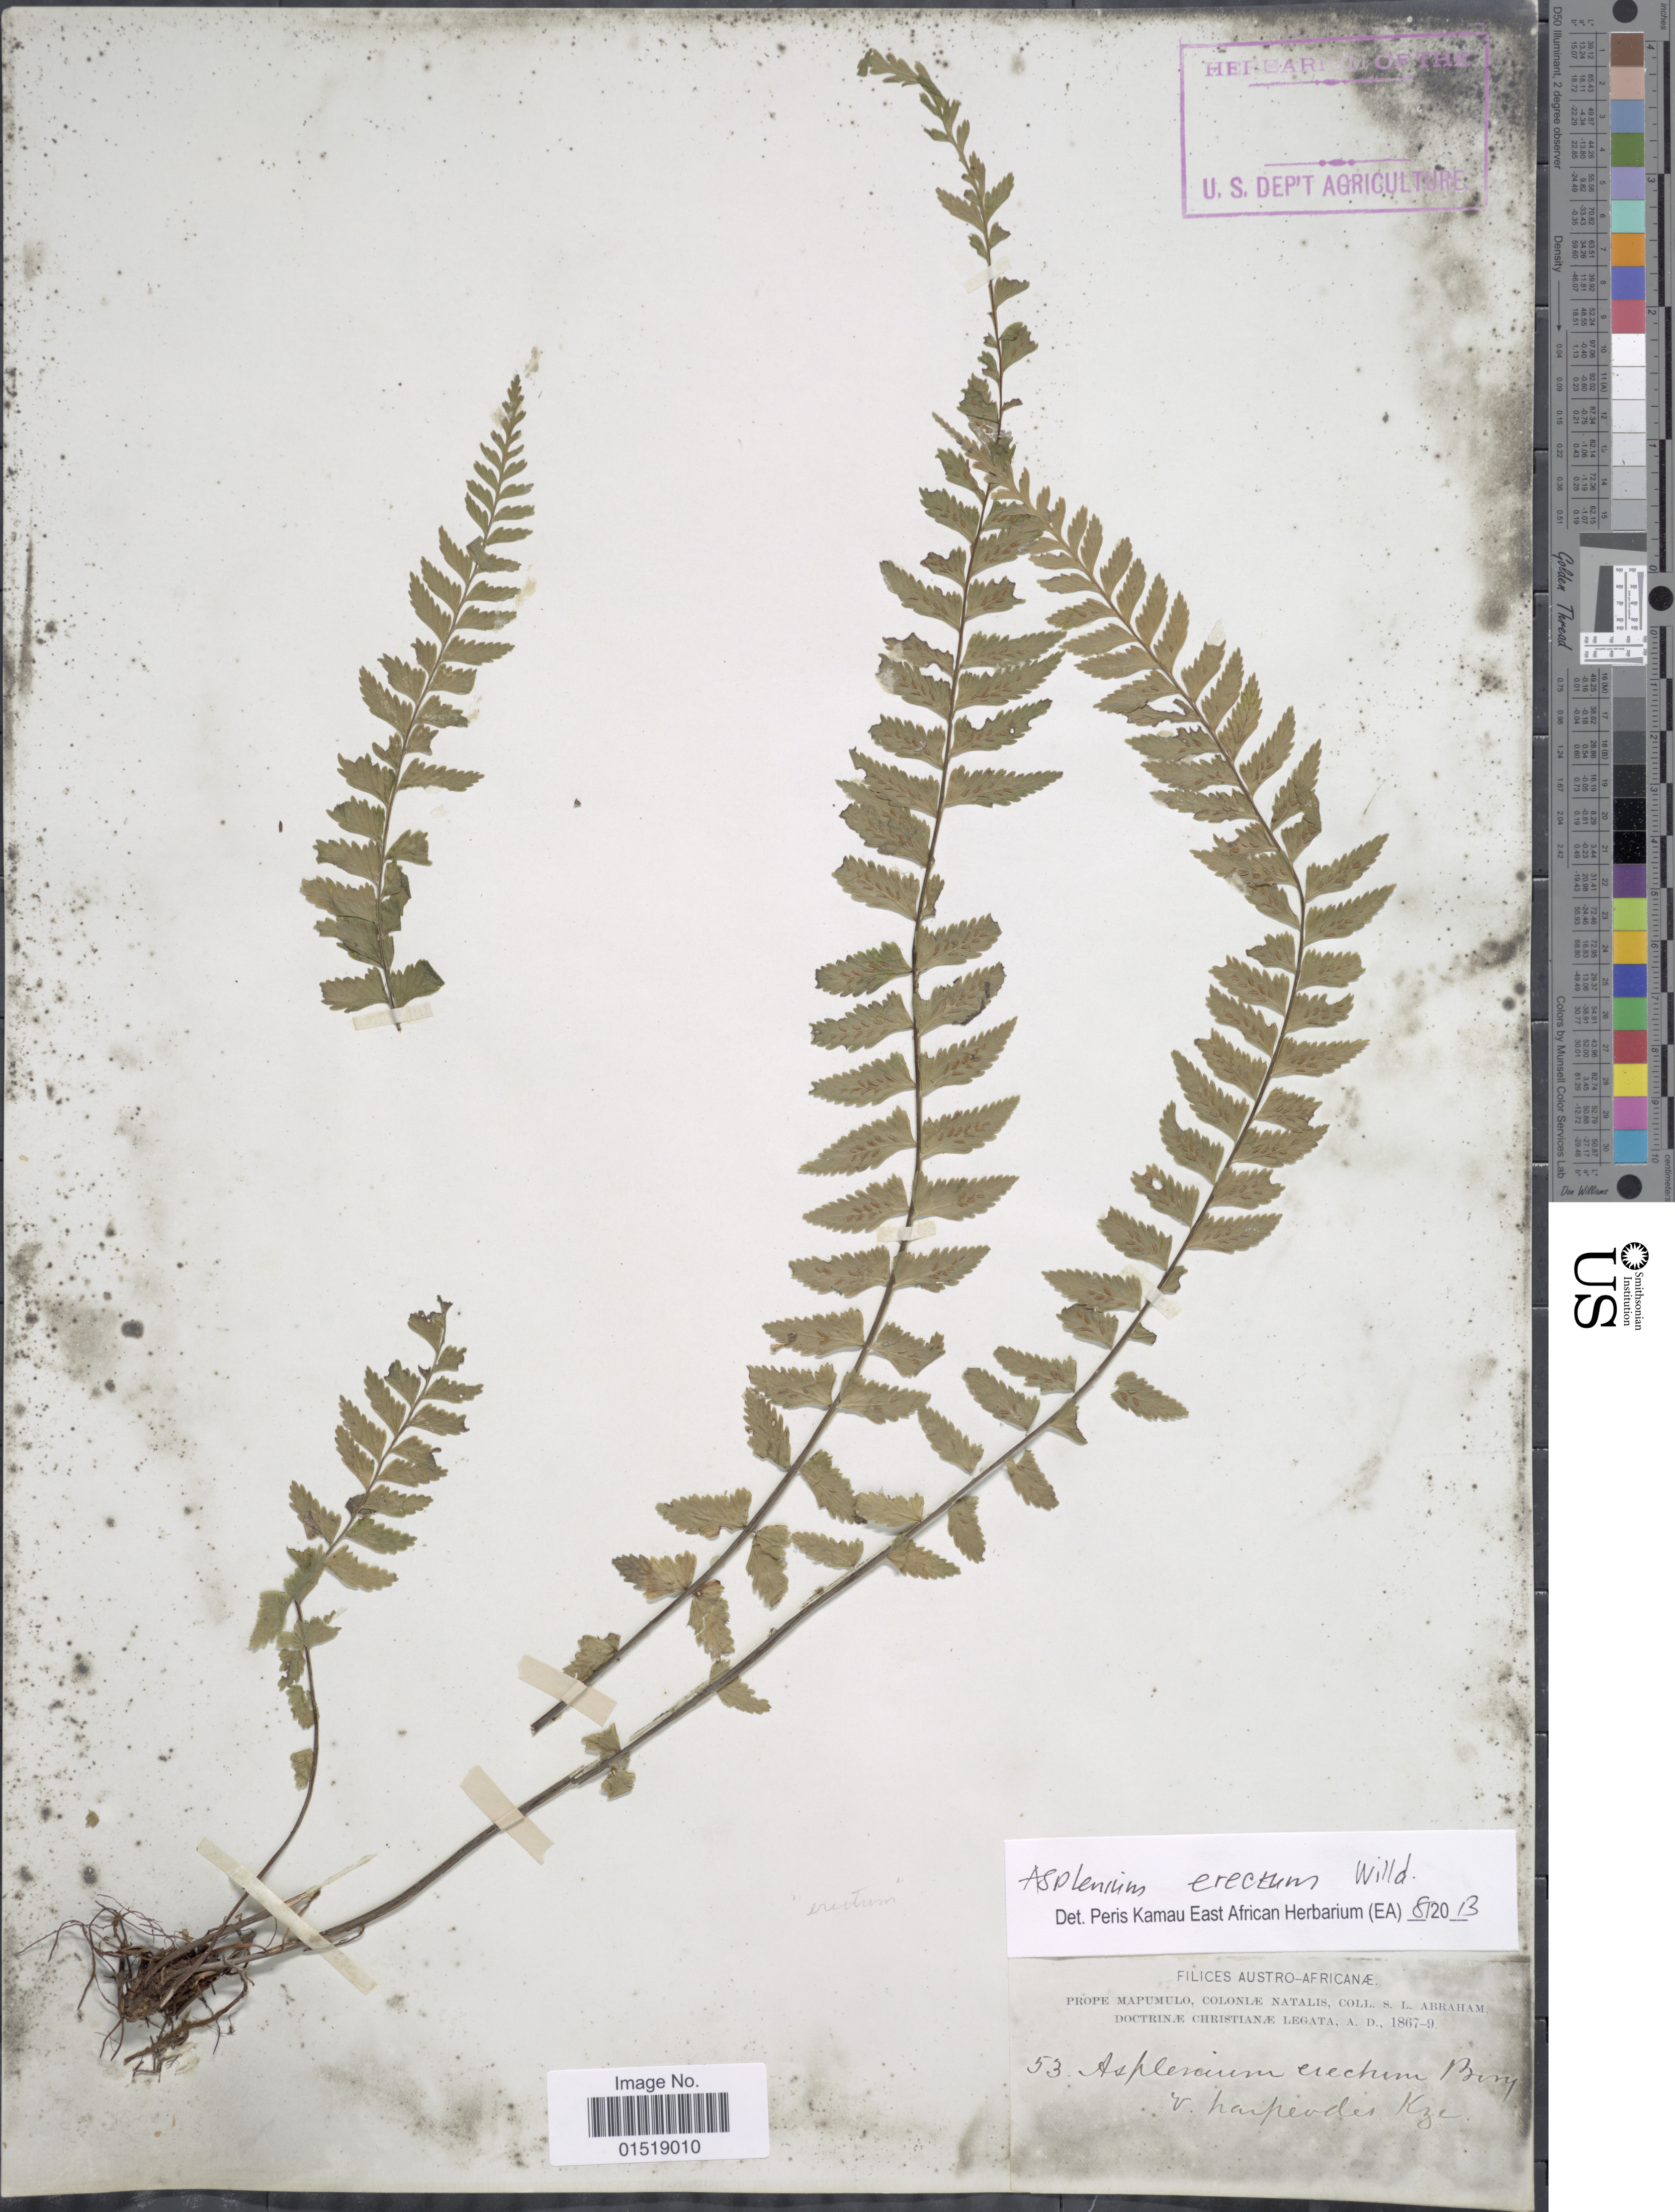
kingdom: Plantae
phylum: Tracheophyta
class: Polypodiopsida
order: Polypodiales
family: Aspleniaceae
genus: Asplenium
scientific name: Asplenium erectum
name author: Bory ex Willd.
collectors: S. Abraham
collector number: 53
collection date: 1867/1869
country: South Africa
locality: Filices Austro-Africanæ. Prope Mapumulo, Coloniæ Natalis.